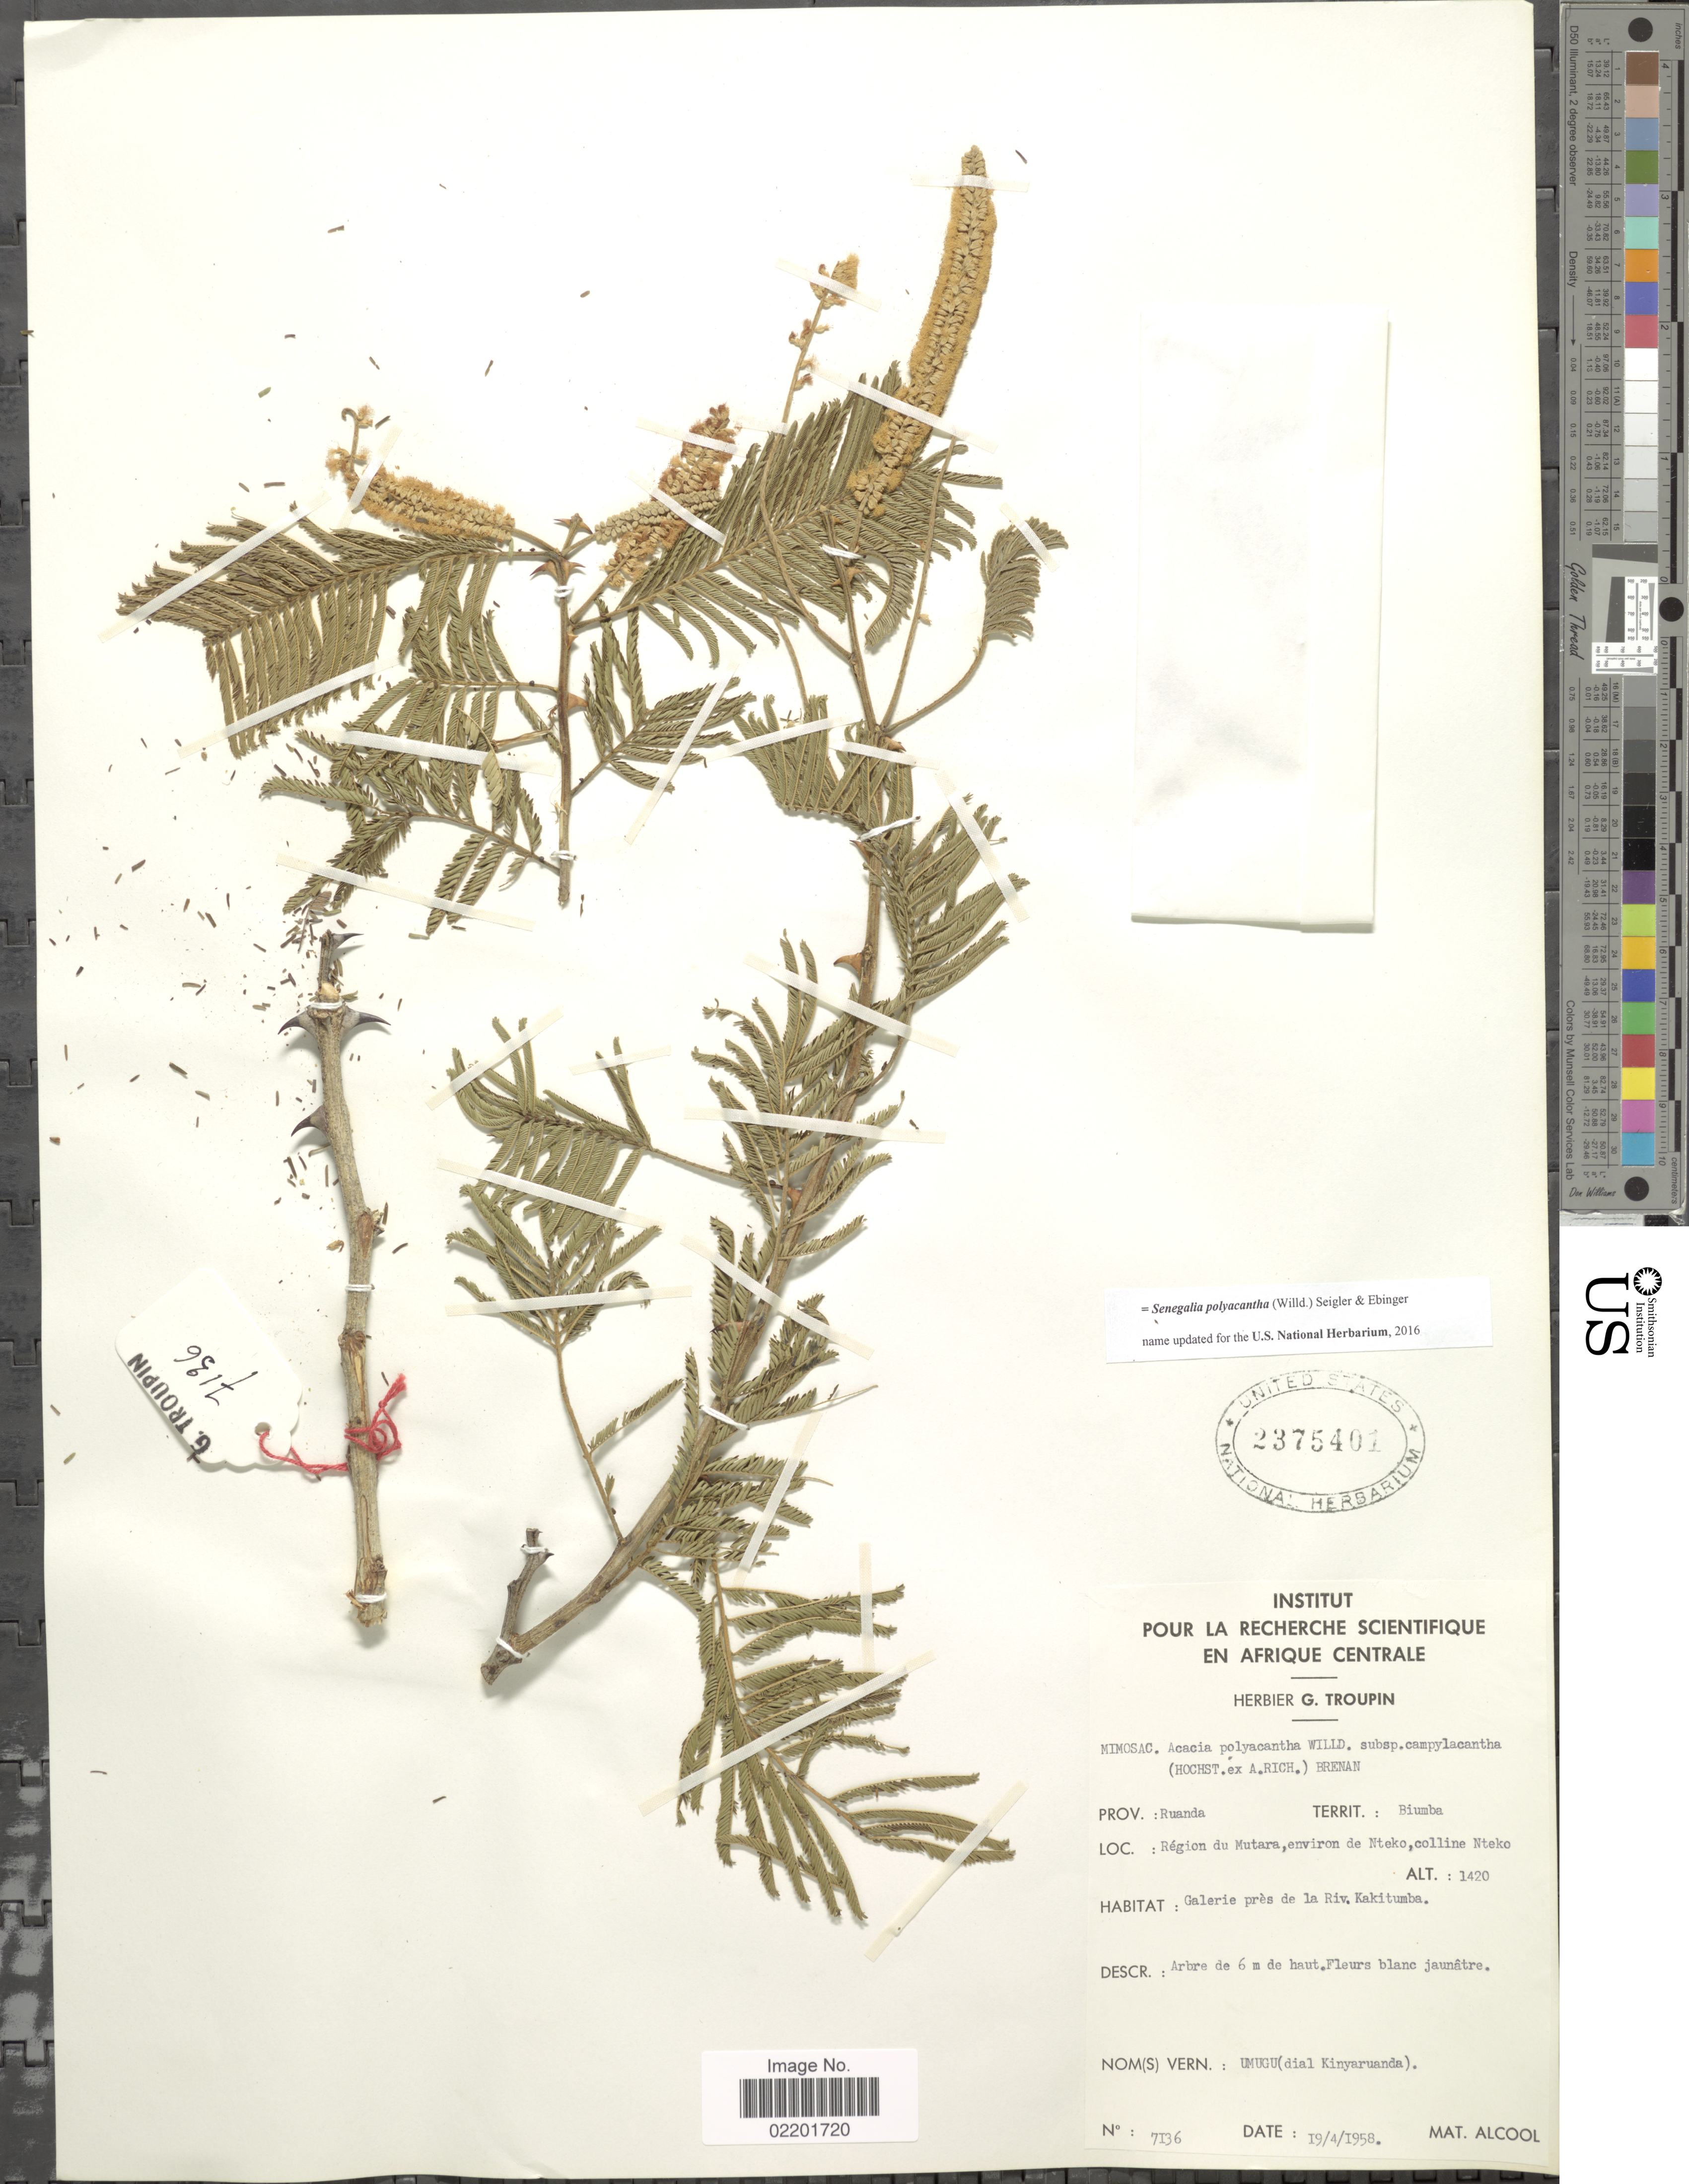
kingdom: Plantae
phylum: Tracheophyta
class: Magnoliopsida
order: Fabales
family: Fabaceae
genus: Senegalia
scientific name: Senegalia polyacantha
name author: (Willd.) Seigler & Ebinger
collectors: ex herb. G. Troupin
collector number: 7136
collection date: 1958-04-19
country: Rwanda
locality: Biumba, region du Mutara, environ de Nteko, colline Nteko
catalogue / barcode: US 2375401